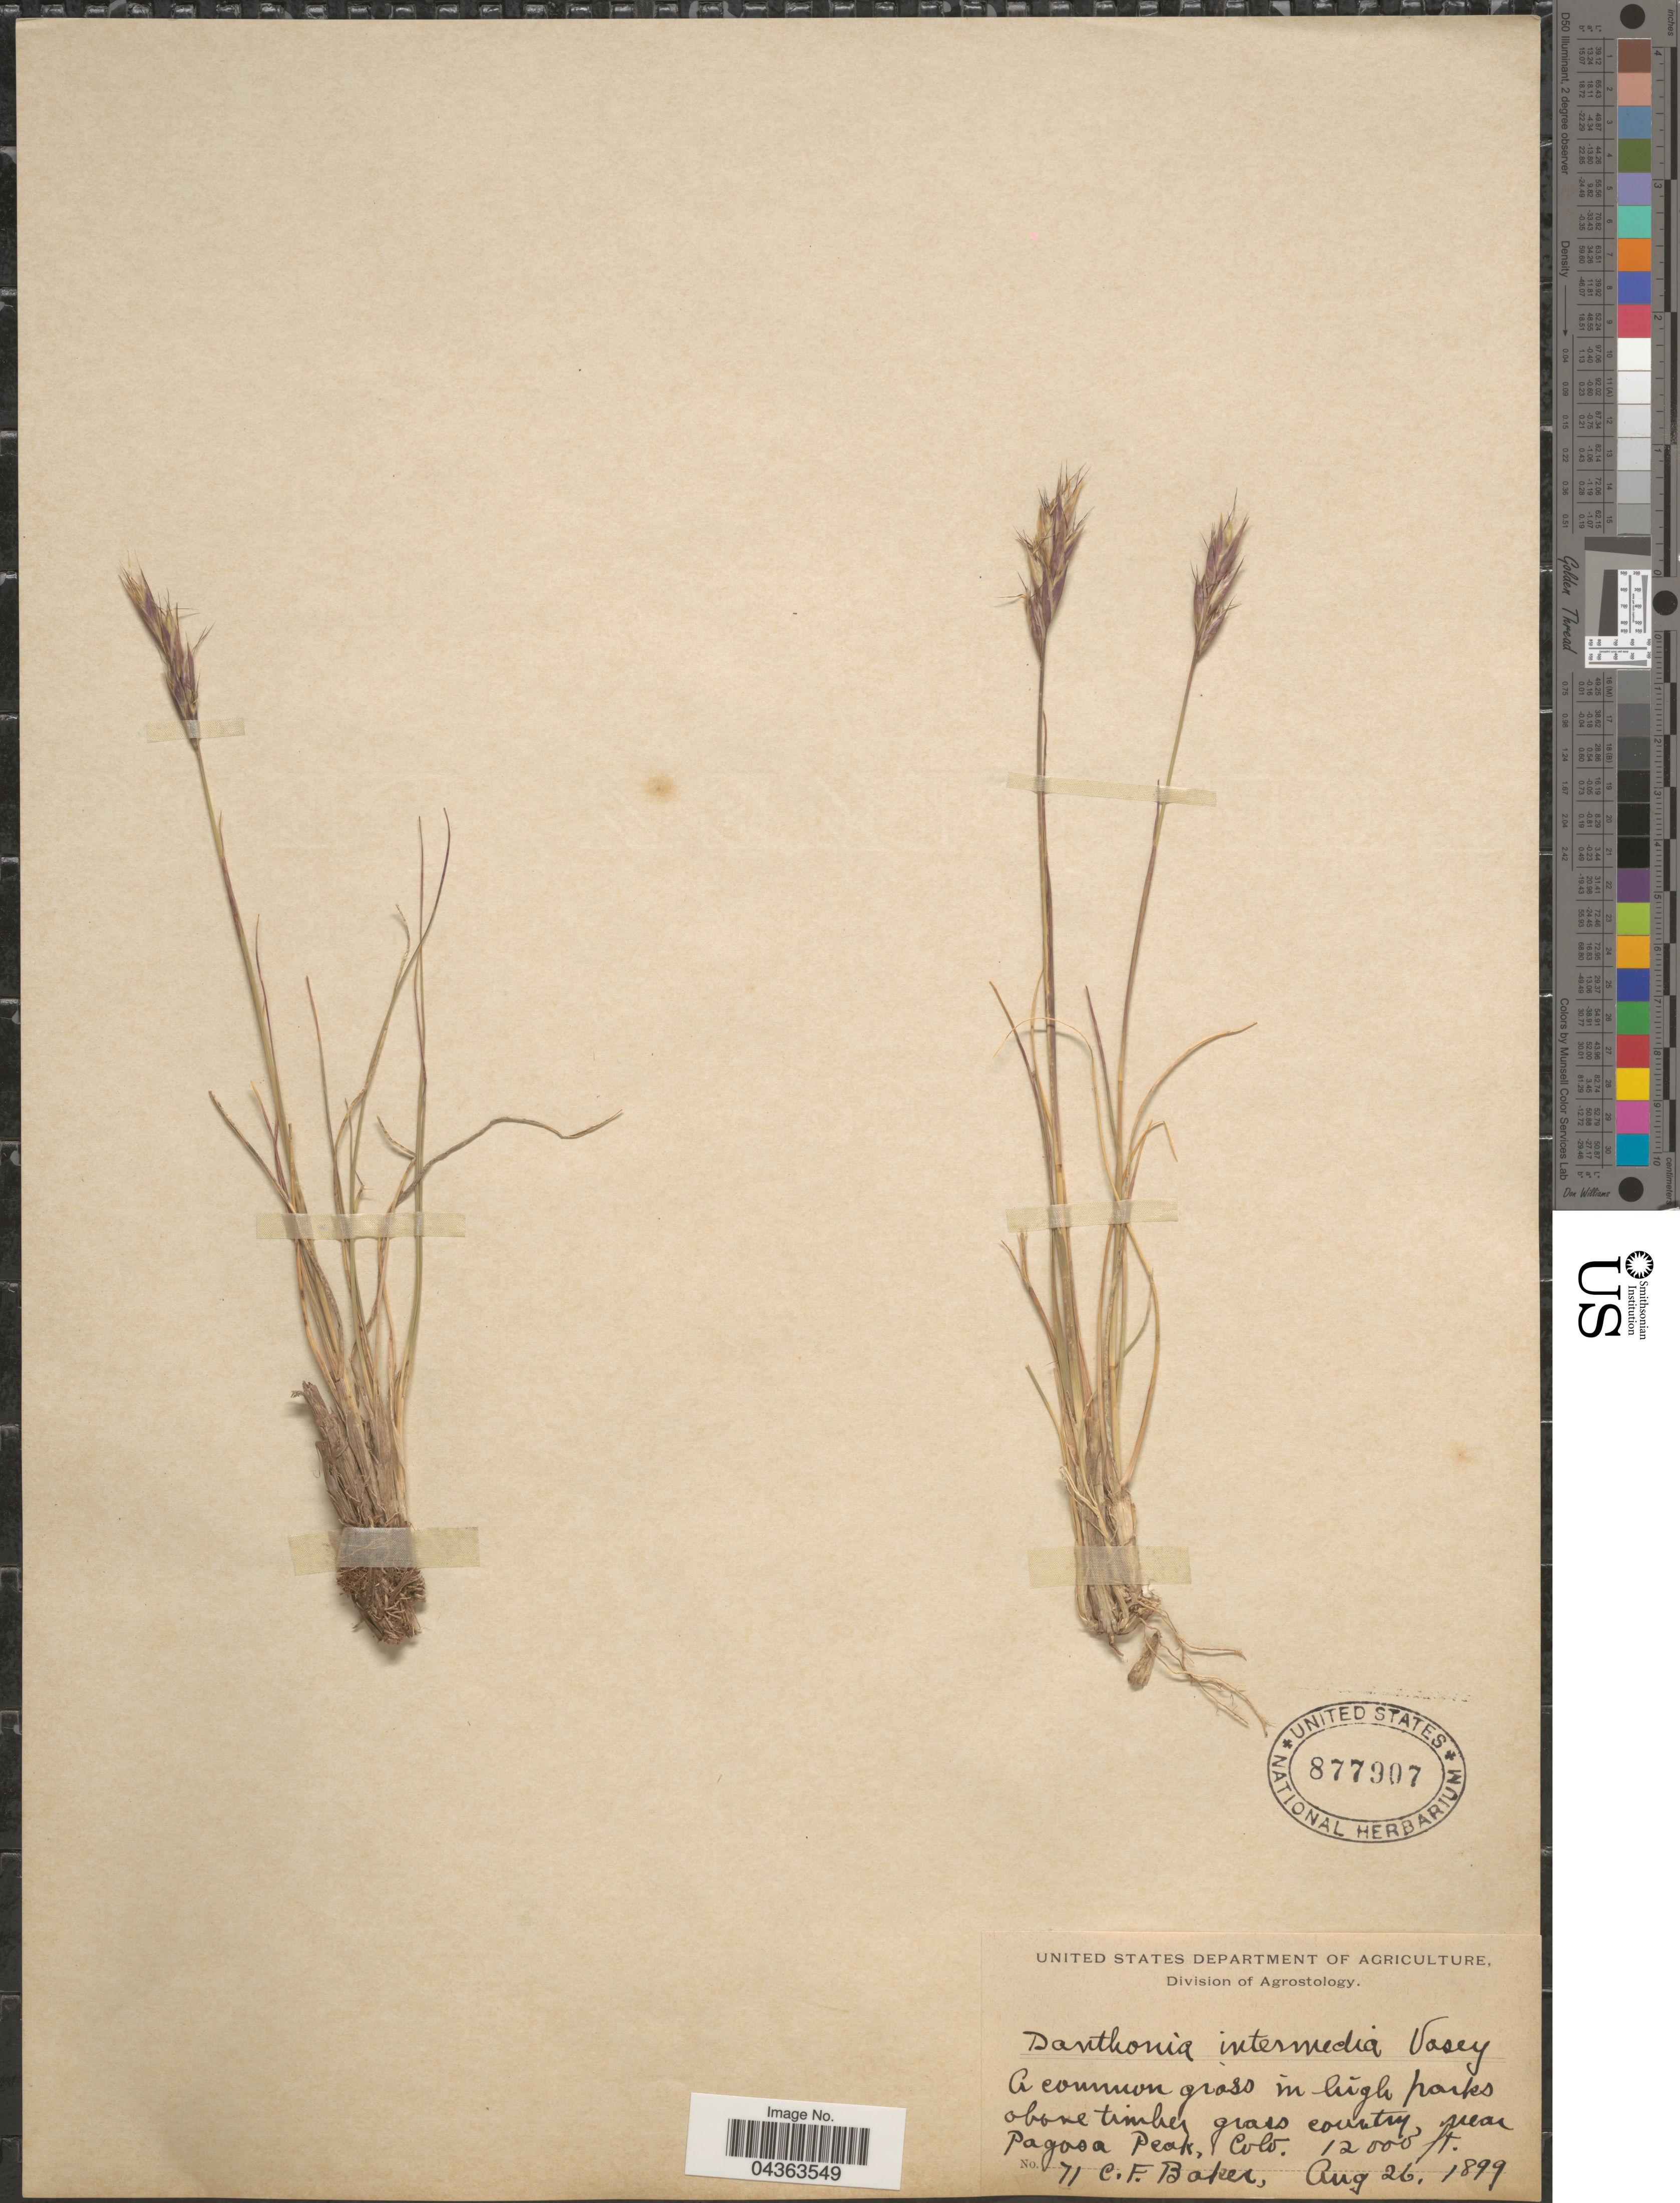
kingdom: Plantae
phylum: Tracheophyta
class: Liliopsida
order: Poales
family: Poaceae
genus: Danthonia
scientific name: Danthonia intermedia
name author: Vasey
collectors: C. F. Baker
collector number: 71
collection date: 1899-08-26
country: United States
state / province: Colorado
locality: Near Pagosa Peak.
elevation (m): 3658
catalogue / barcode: US 877907